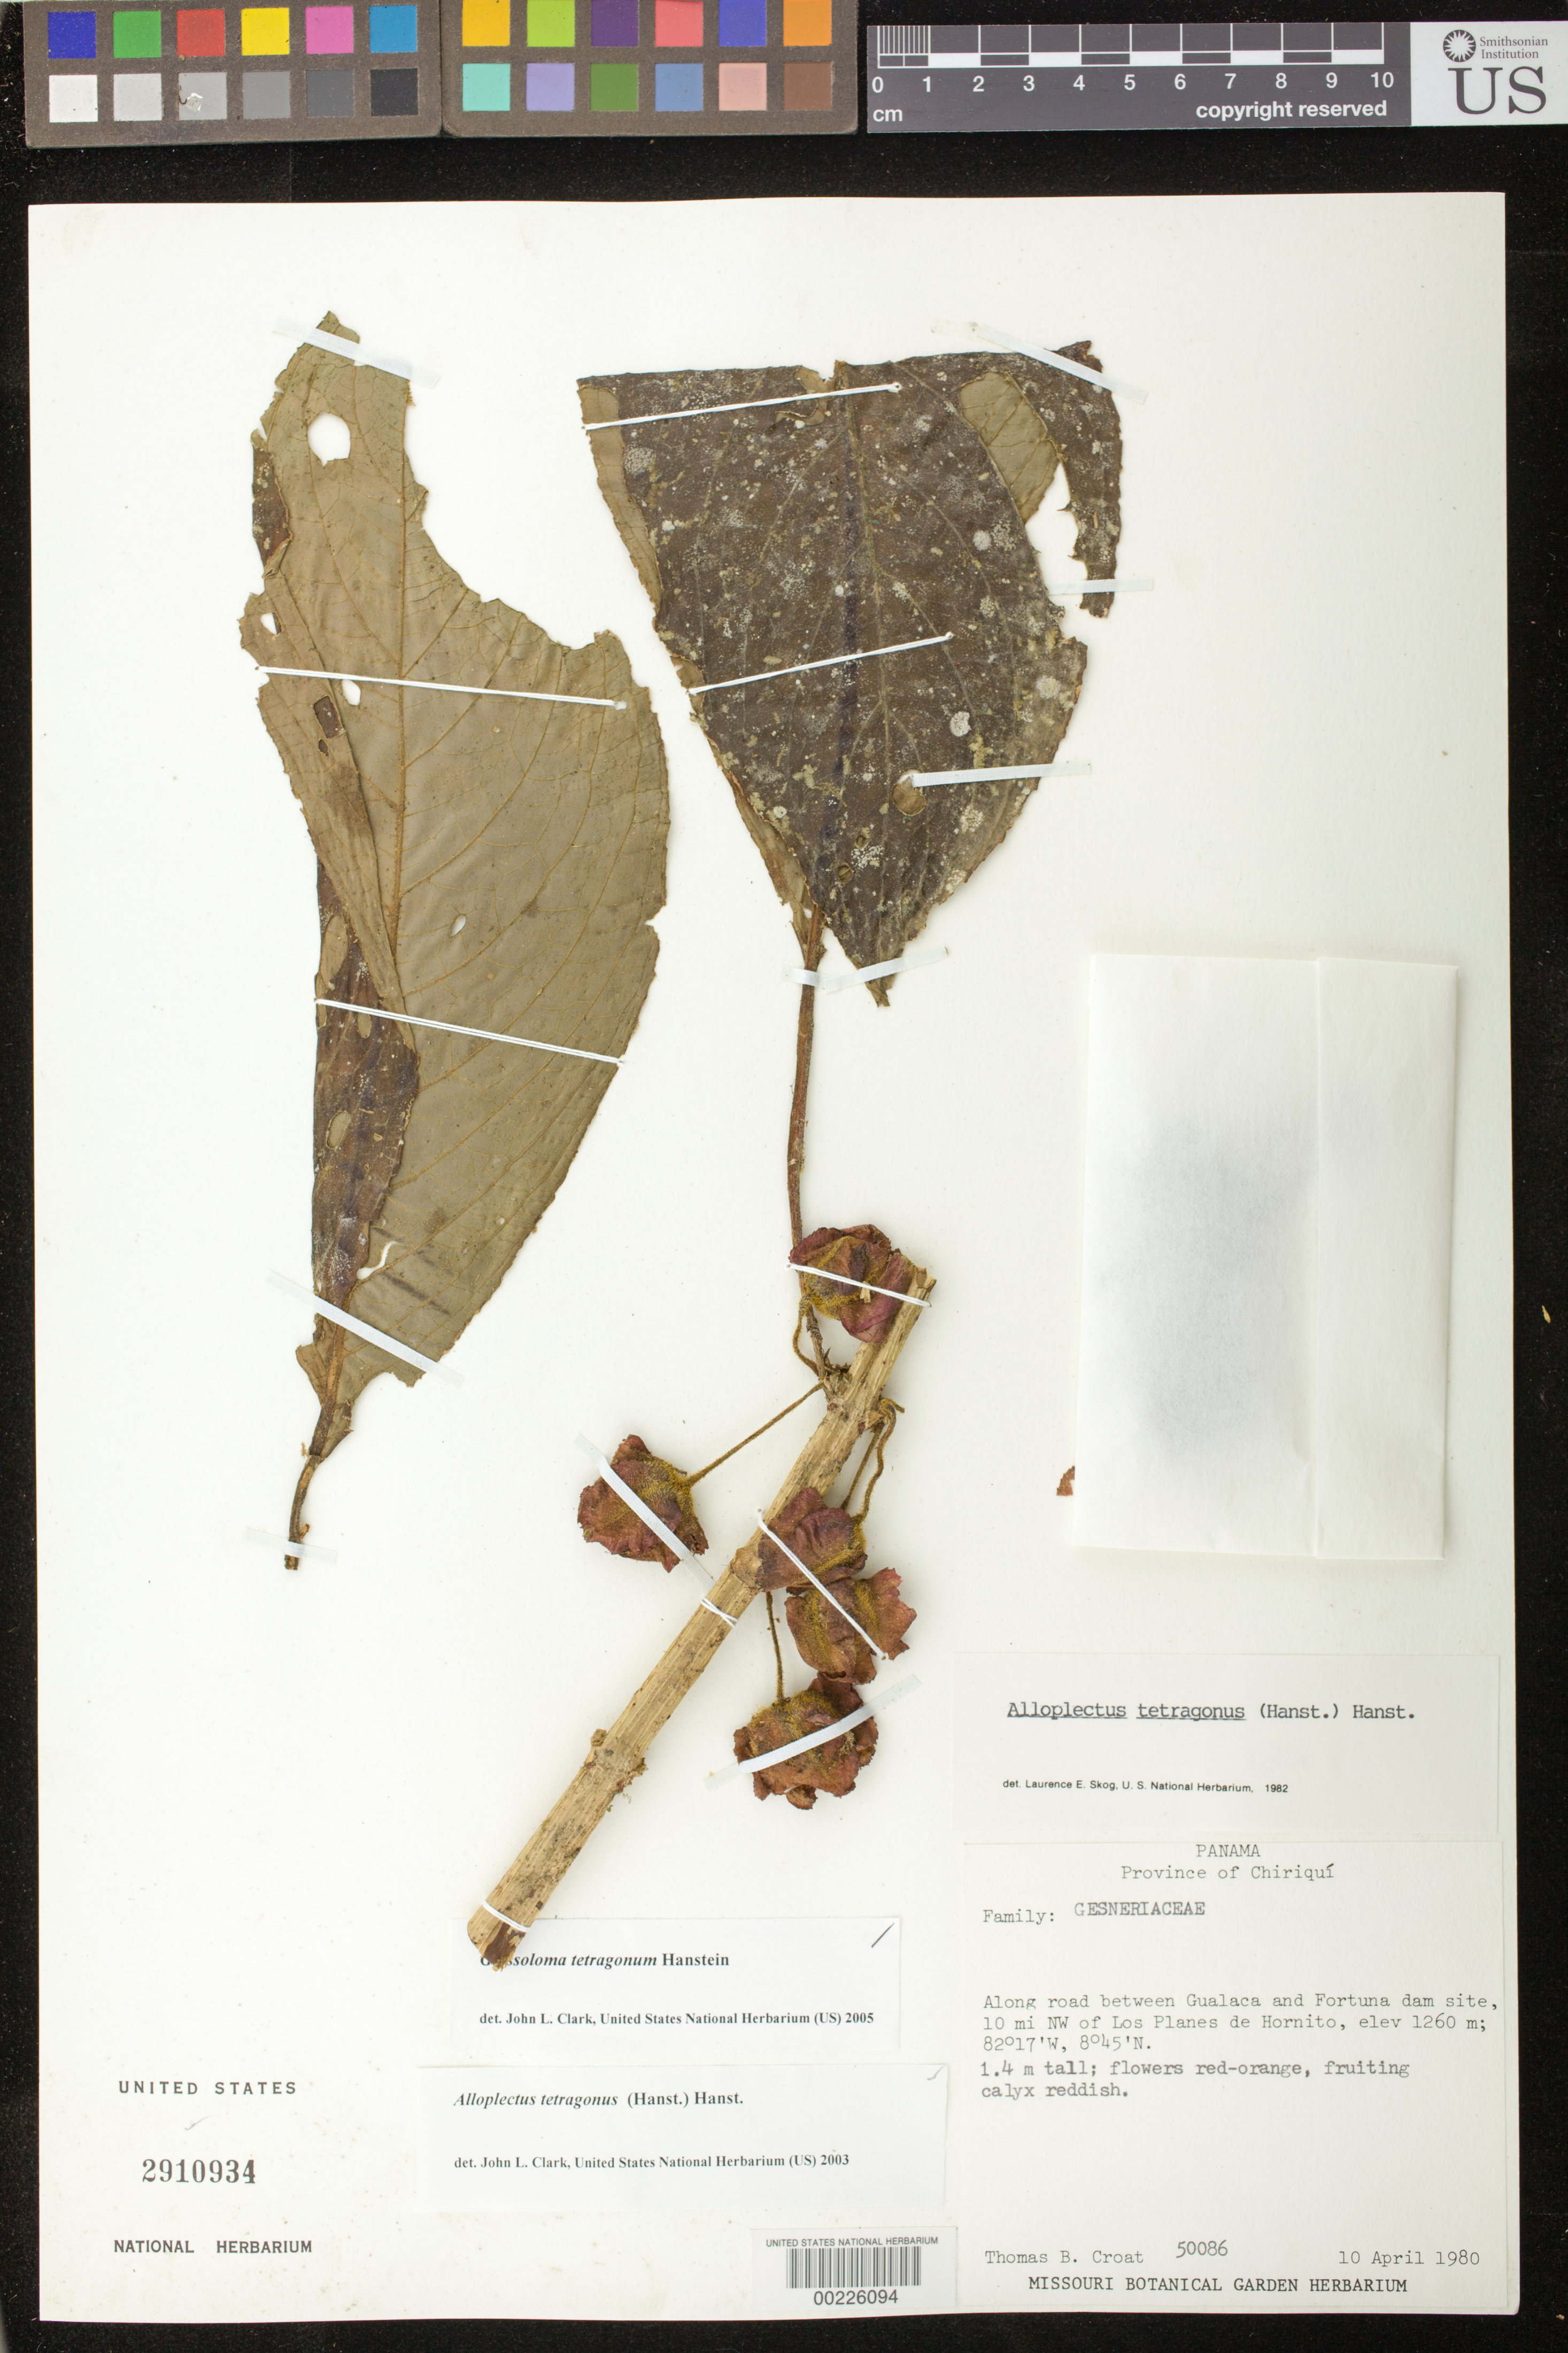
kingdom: Plantae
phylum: Tracheophyta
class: Magnoliopsida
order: Lamiales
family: Gesneriaceae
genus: Glossoloma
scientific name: Glossoloma tetragonum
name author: Hanst.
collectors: T. B. Croat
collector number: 50086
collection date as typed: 10 Apr 1980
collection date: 1980-04-10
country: Panama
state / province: Chiriquí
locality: Along road between Gualaca and Fortuna dam site, 10 mi NW of los Planes de Hornito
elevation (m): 1260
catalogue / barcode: US 2910934